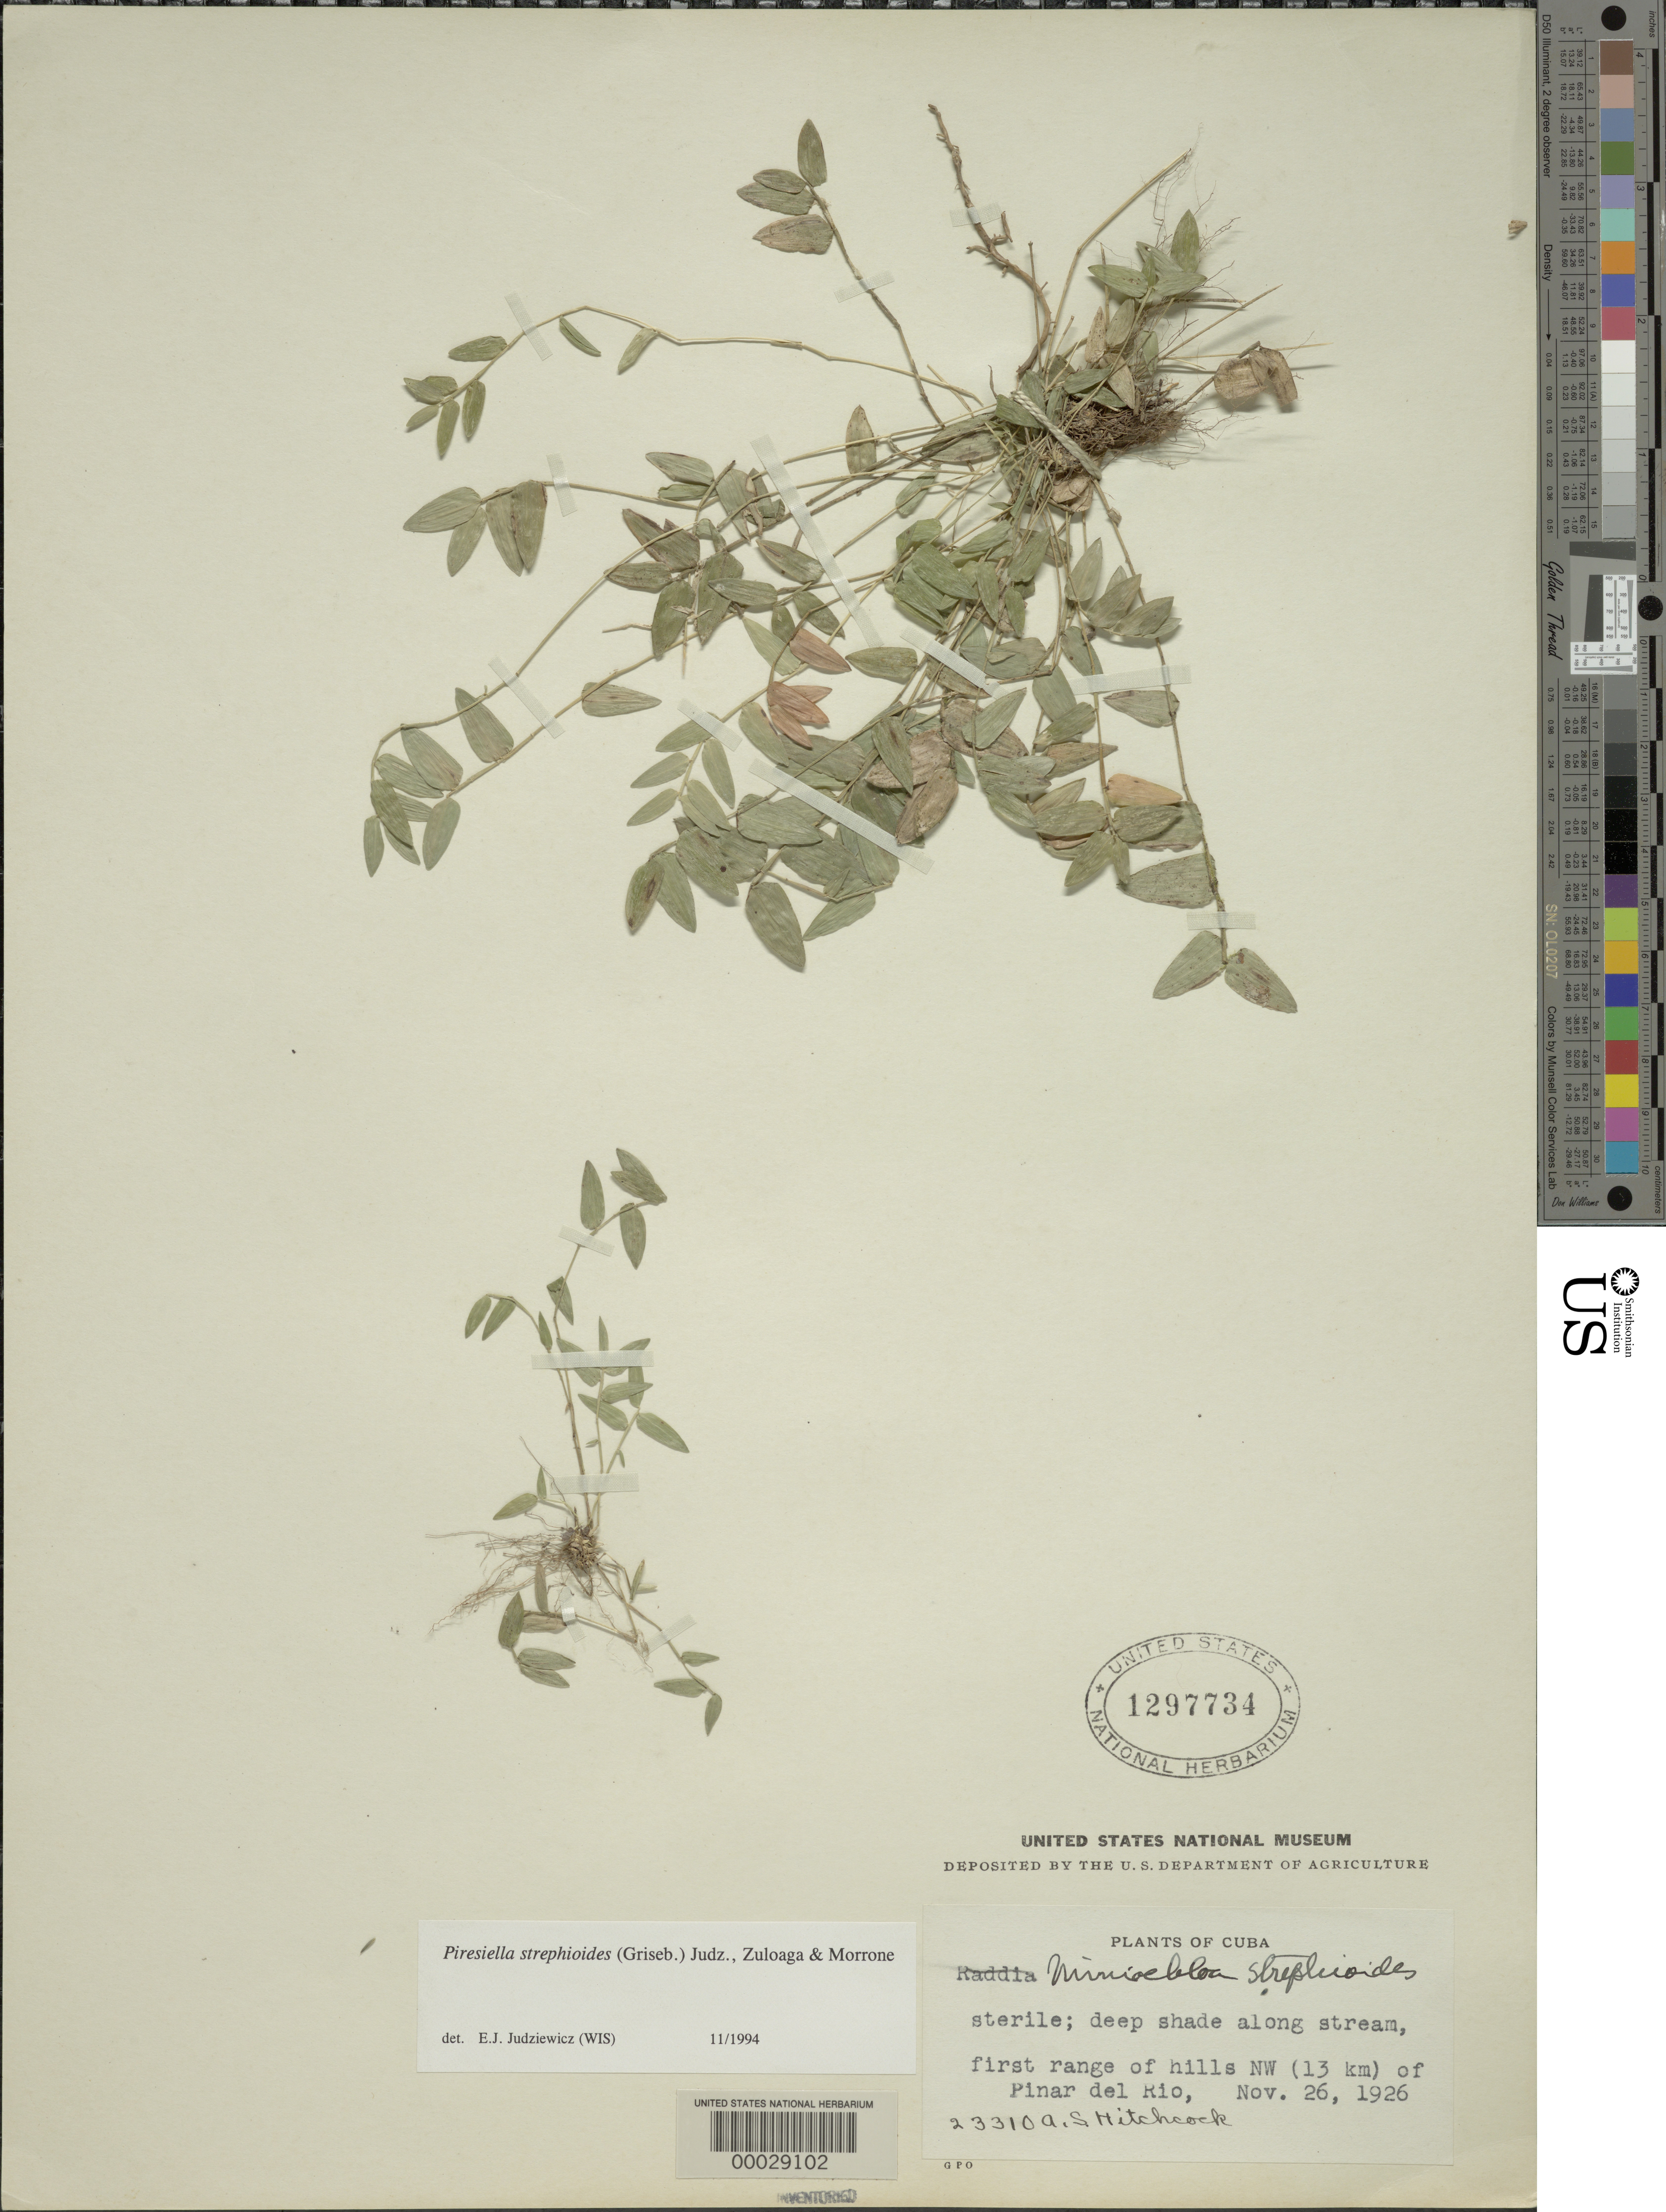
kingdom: Plantae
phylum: Tracheophyta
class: Liliopsida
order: Poales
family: Poaceae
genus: Piresiella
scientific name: Piresiella strephioides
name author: (Griseb.) Judz.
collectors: A. S. Hitchcock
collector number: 23310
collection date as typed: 26 Nov 1926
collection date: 1926-11-26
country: Cuba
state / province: Pinar del Río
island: Greater Antilles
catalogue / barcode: US 1297734